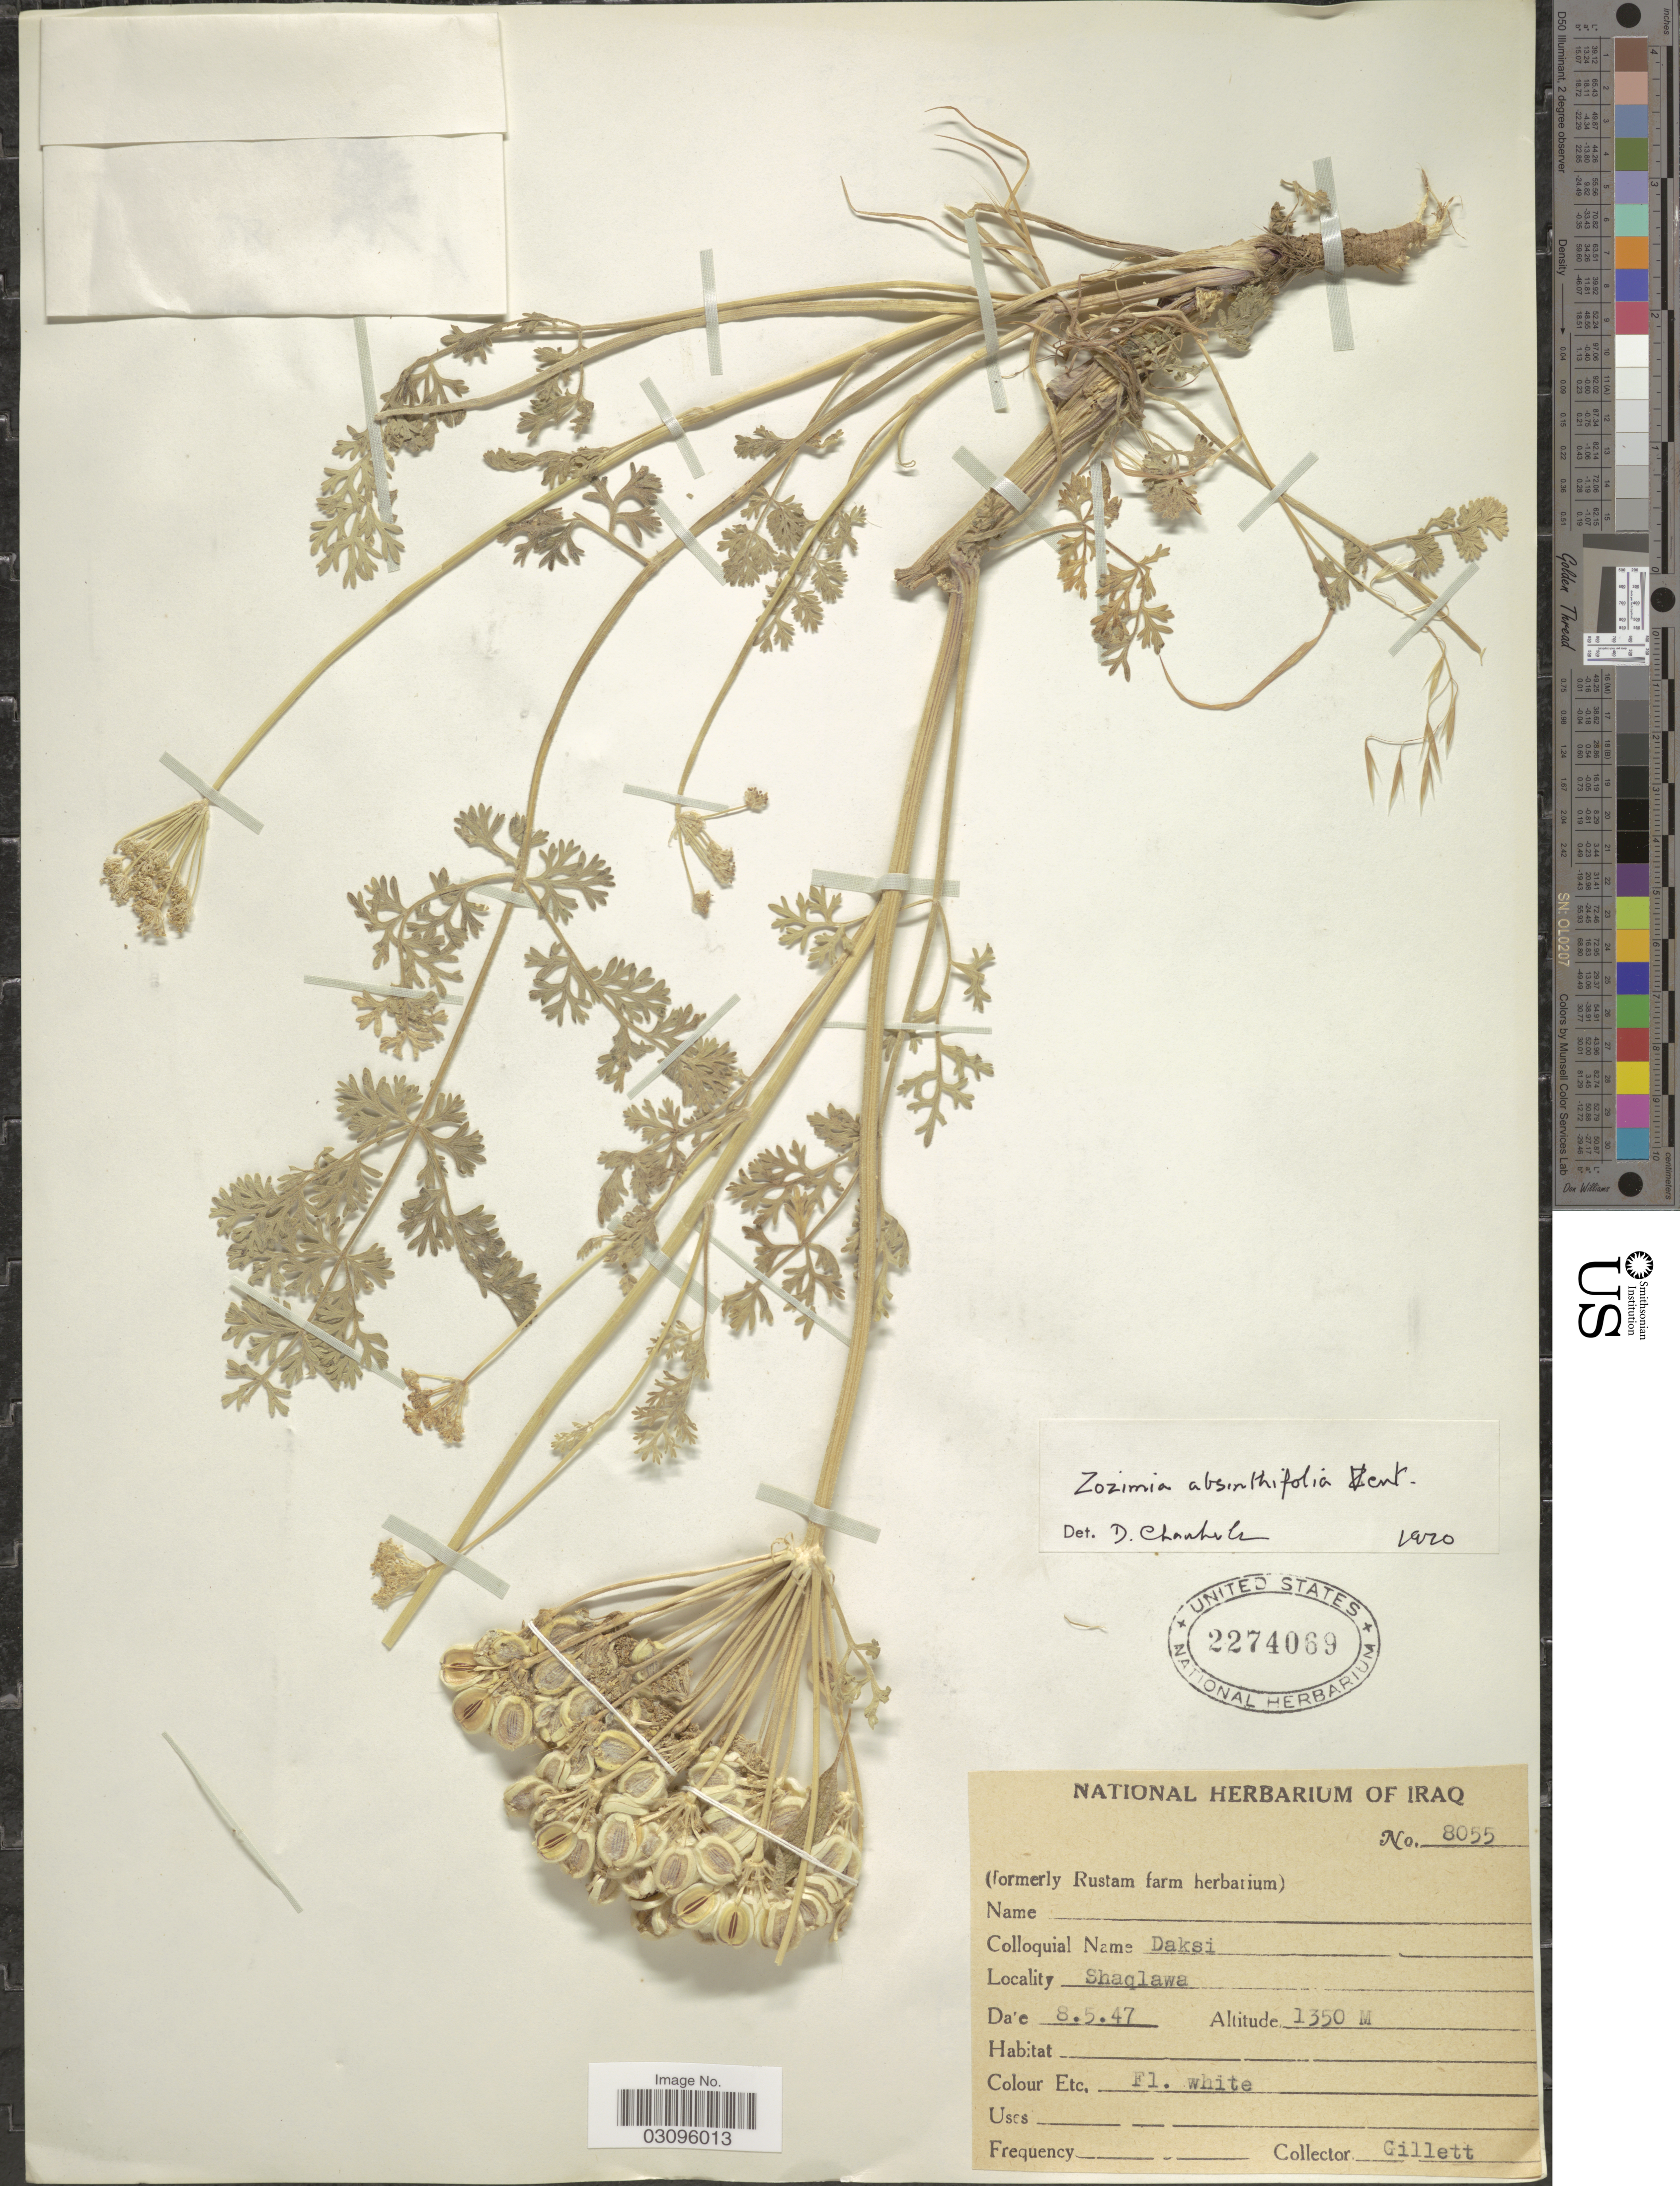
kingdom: Plantae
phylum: Tracheophyta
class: Magnoliopsida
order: Apiales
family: Apiaceae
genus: Zosima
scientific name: Zosima absinthifolia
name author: (Vent.) Link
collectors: Gillett, --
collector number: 8055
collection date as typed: Transcribed d/m/y: 8/5/47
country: Iraq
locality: Shaqlawa.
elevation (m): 1350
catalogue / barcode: US 2274069